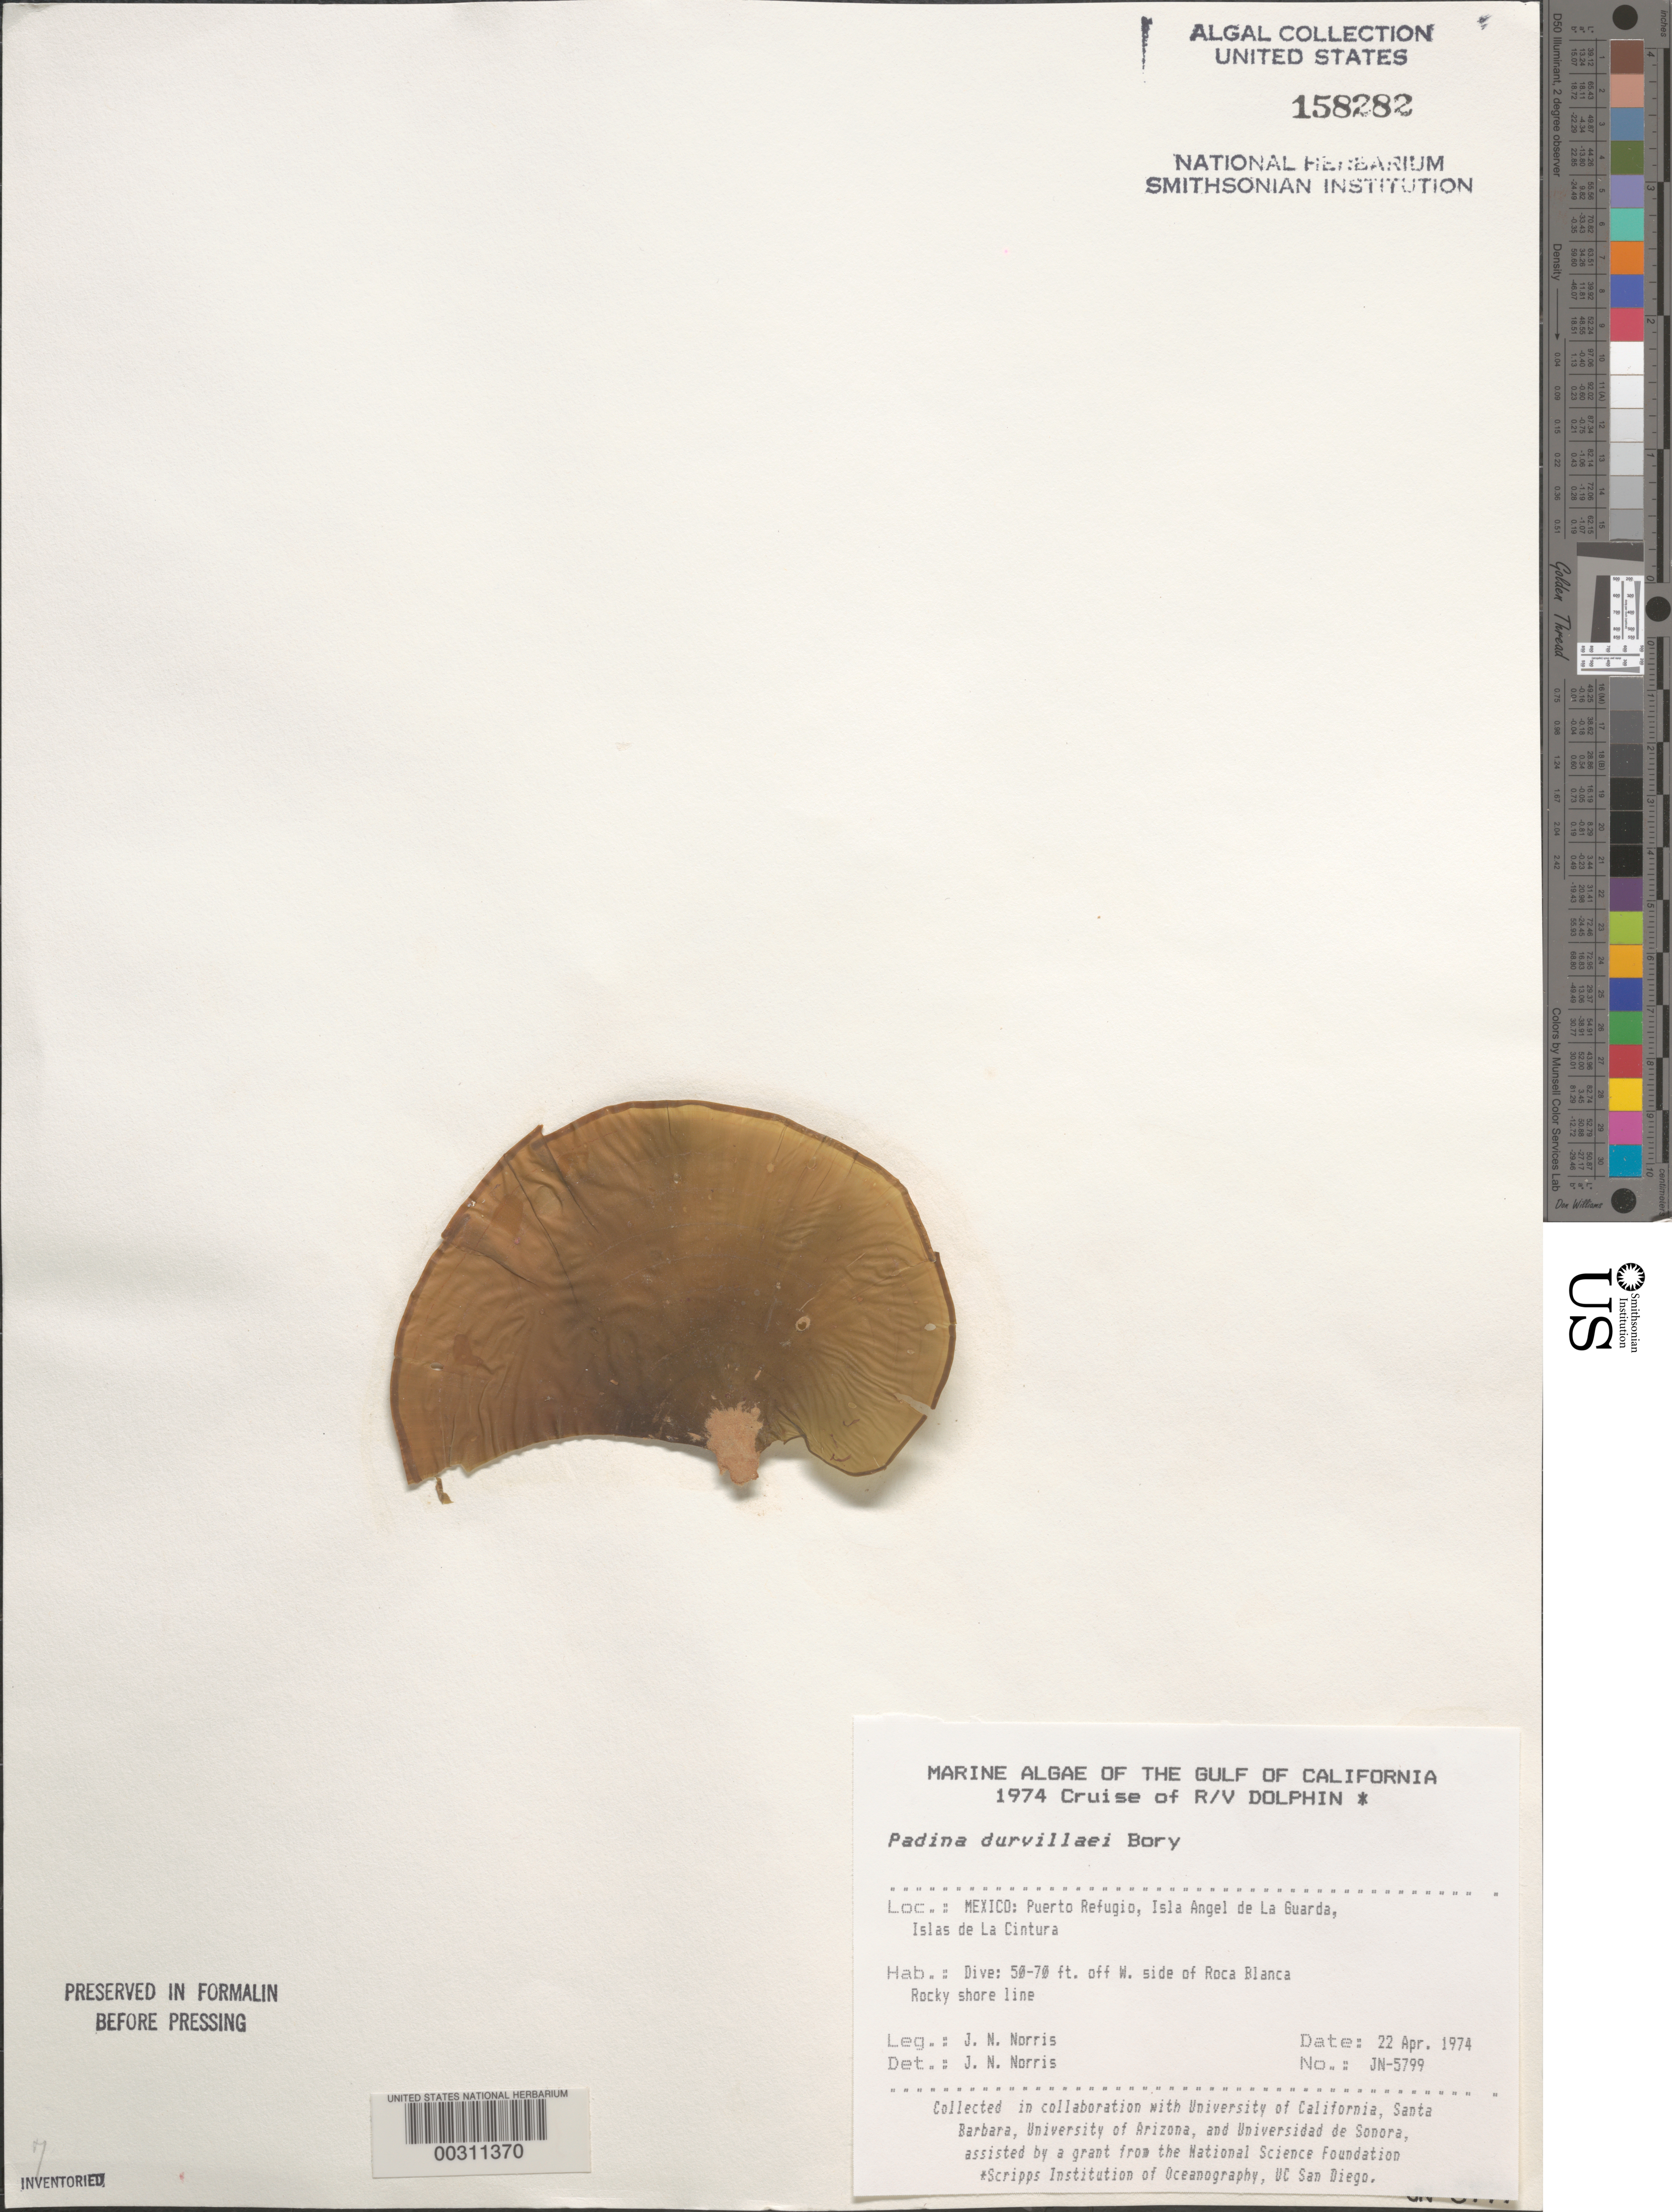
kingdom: Chromista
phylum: Ochrophyta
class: Phaeophyceae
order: Dictyotales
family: Dictyotaceae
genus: Padina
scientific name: Padina durvillaei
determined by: Norris, James N.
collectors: J. N. Norris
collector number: JN-5799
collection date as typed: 22 Apr 1974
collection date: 1974-04-22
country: Mexico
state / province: Baja California Norte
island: Isla Angel de la Guarda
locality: Puerto Refugio, Roca Blanca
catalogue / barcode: US 158282